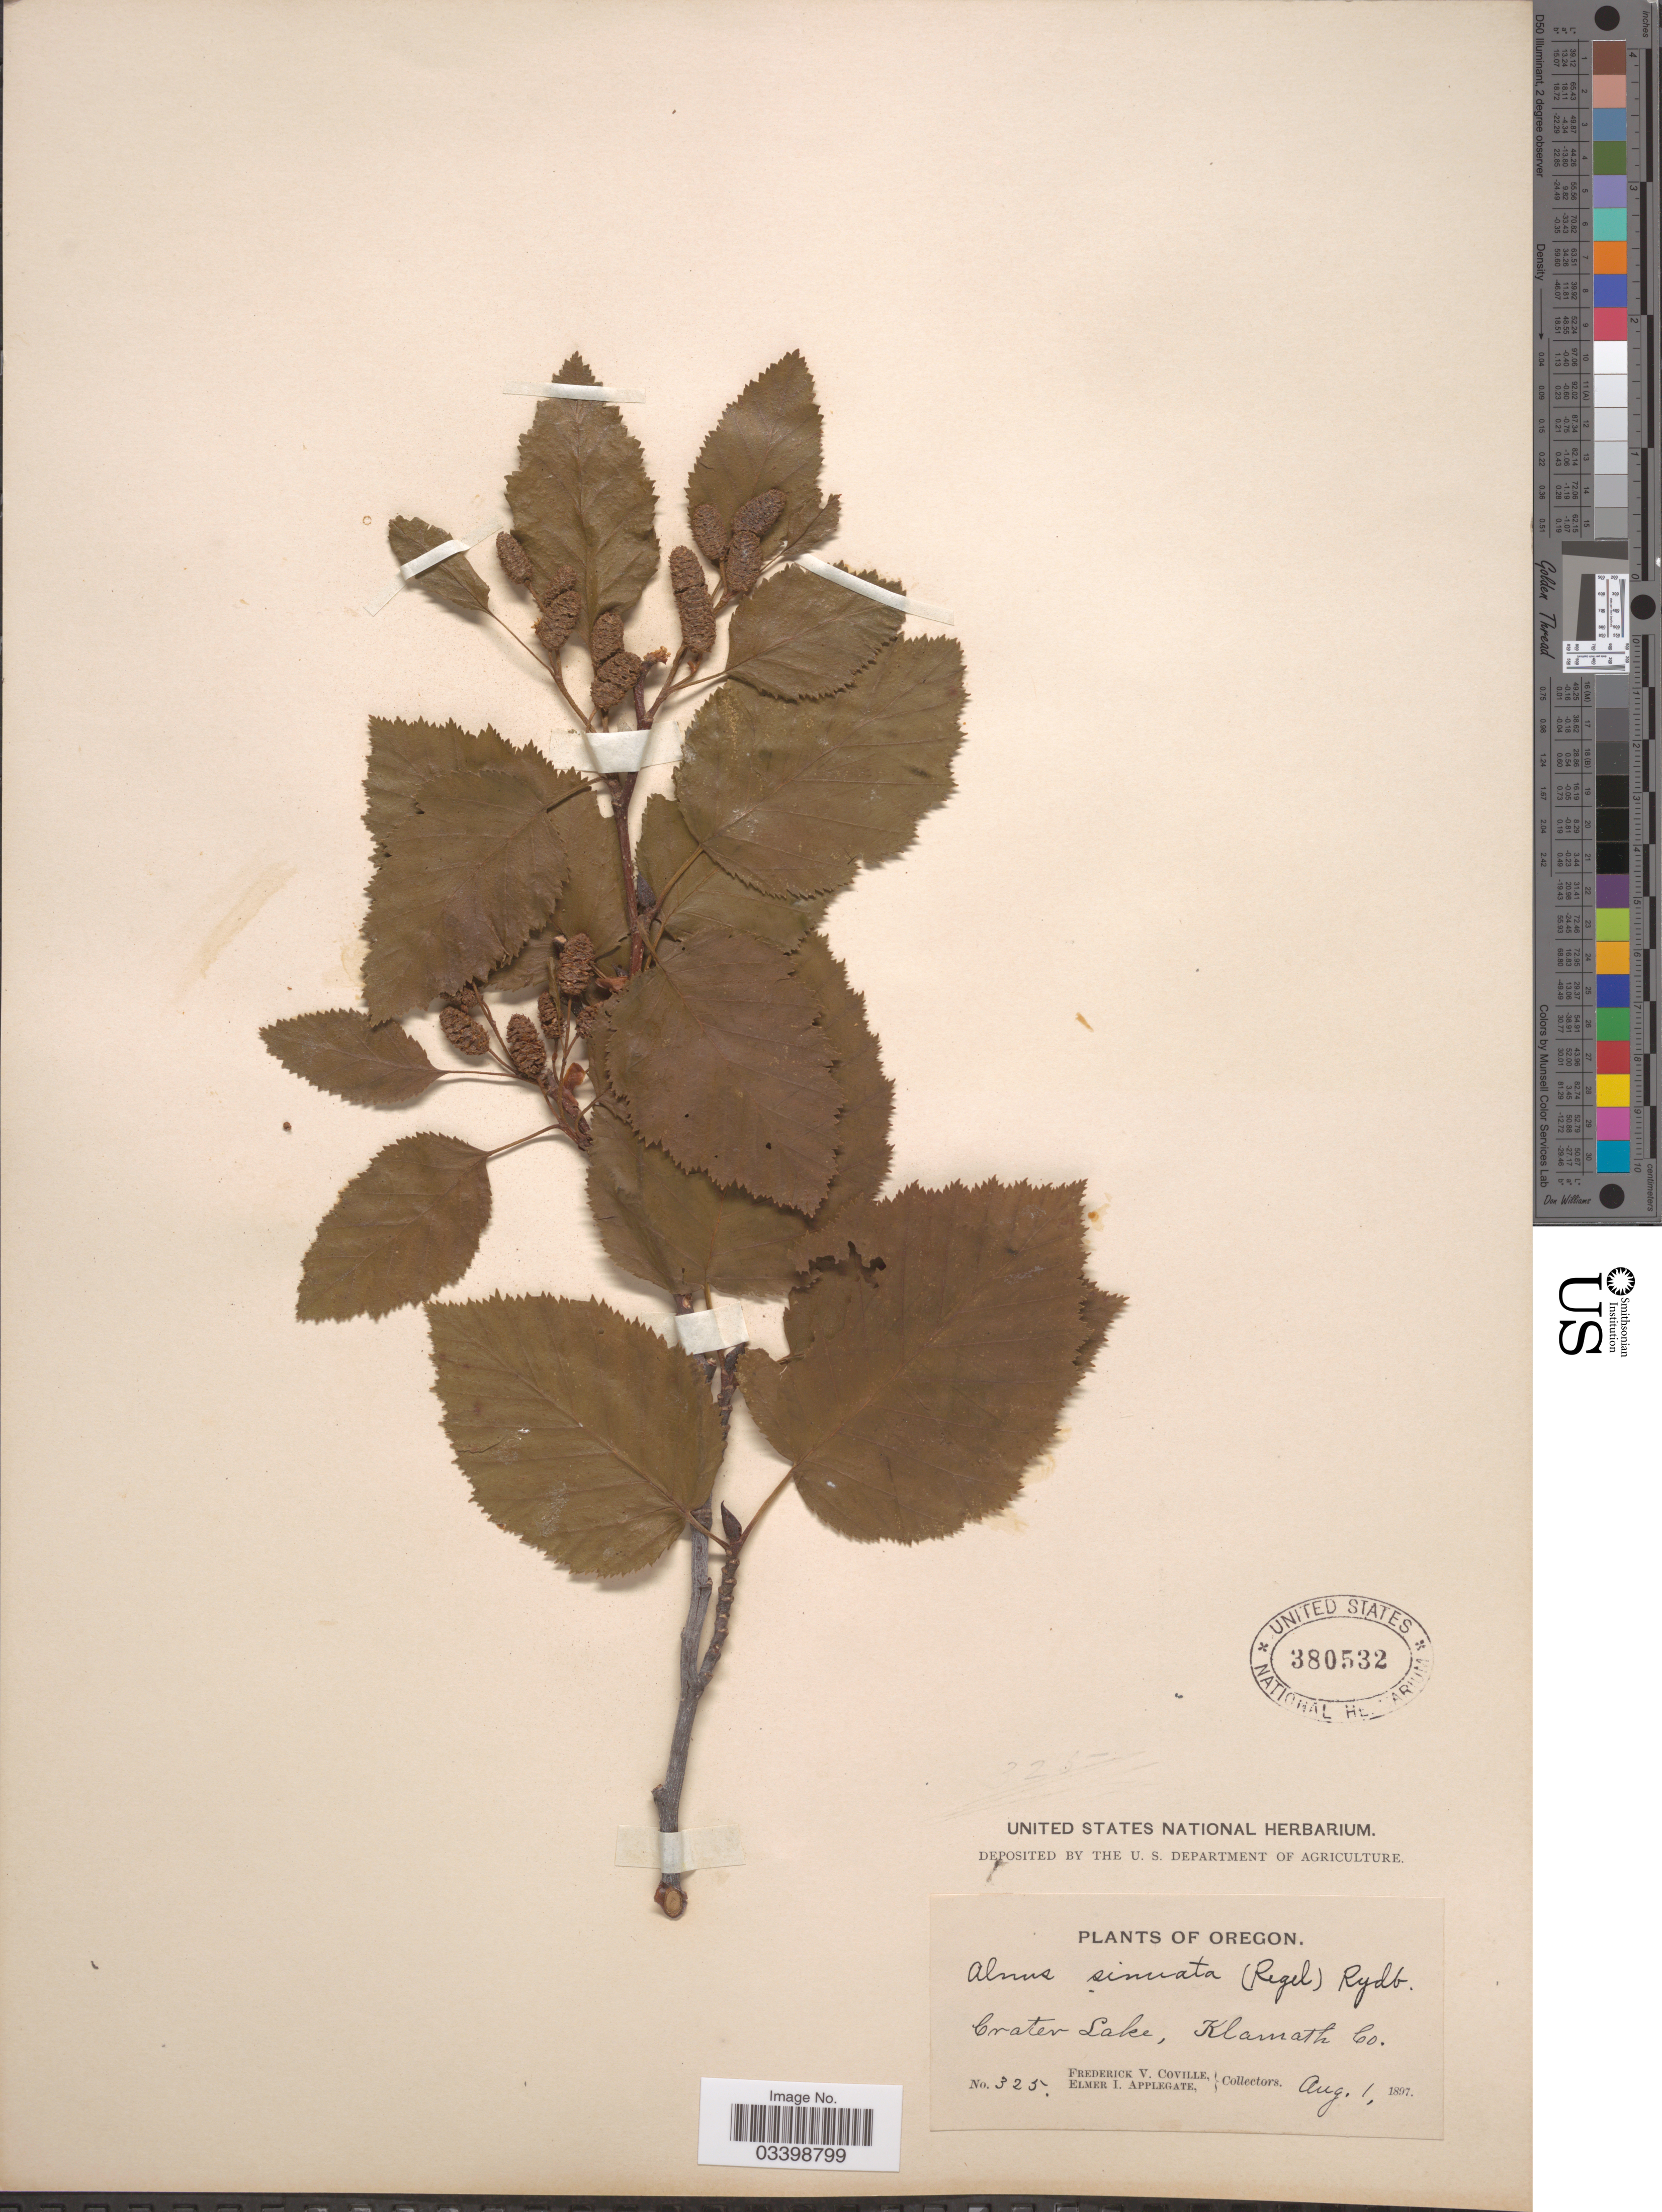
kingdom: Plantae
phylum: Tracheophyta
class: Magnoliopsida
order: Fagales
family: Betulaceae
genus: Alnus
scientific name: Alnus viridis subsp. sinuata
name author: Regel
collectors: F. V. Coville & E. I. Applegate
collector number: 325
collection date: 1897-08-01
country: United States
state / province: Oregon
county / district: Klamath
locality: Crater Lake, Klamath Co.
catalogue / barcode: US 380532